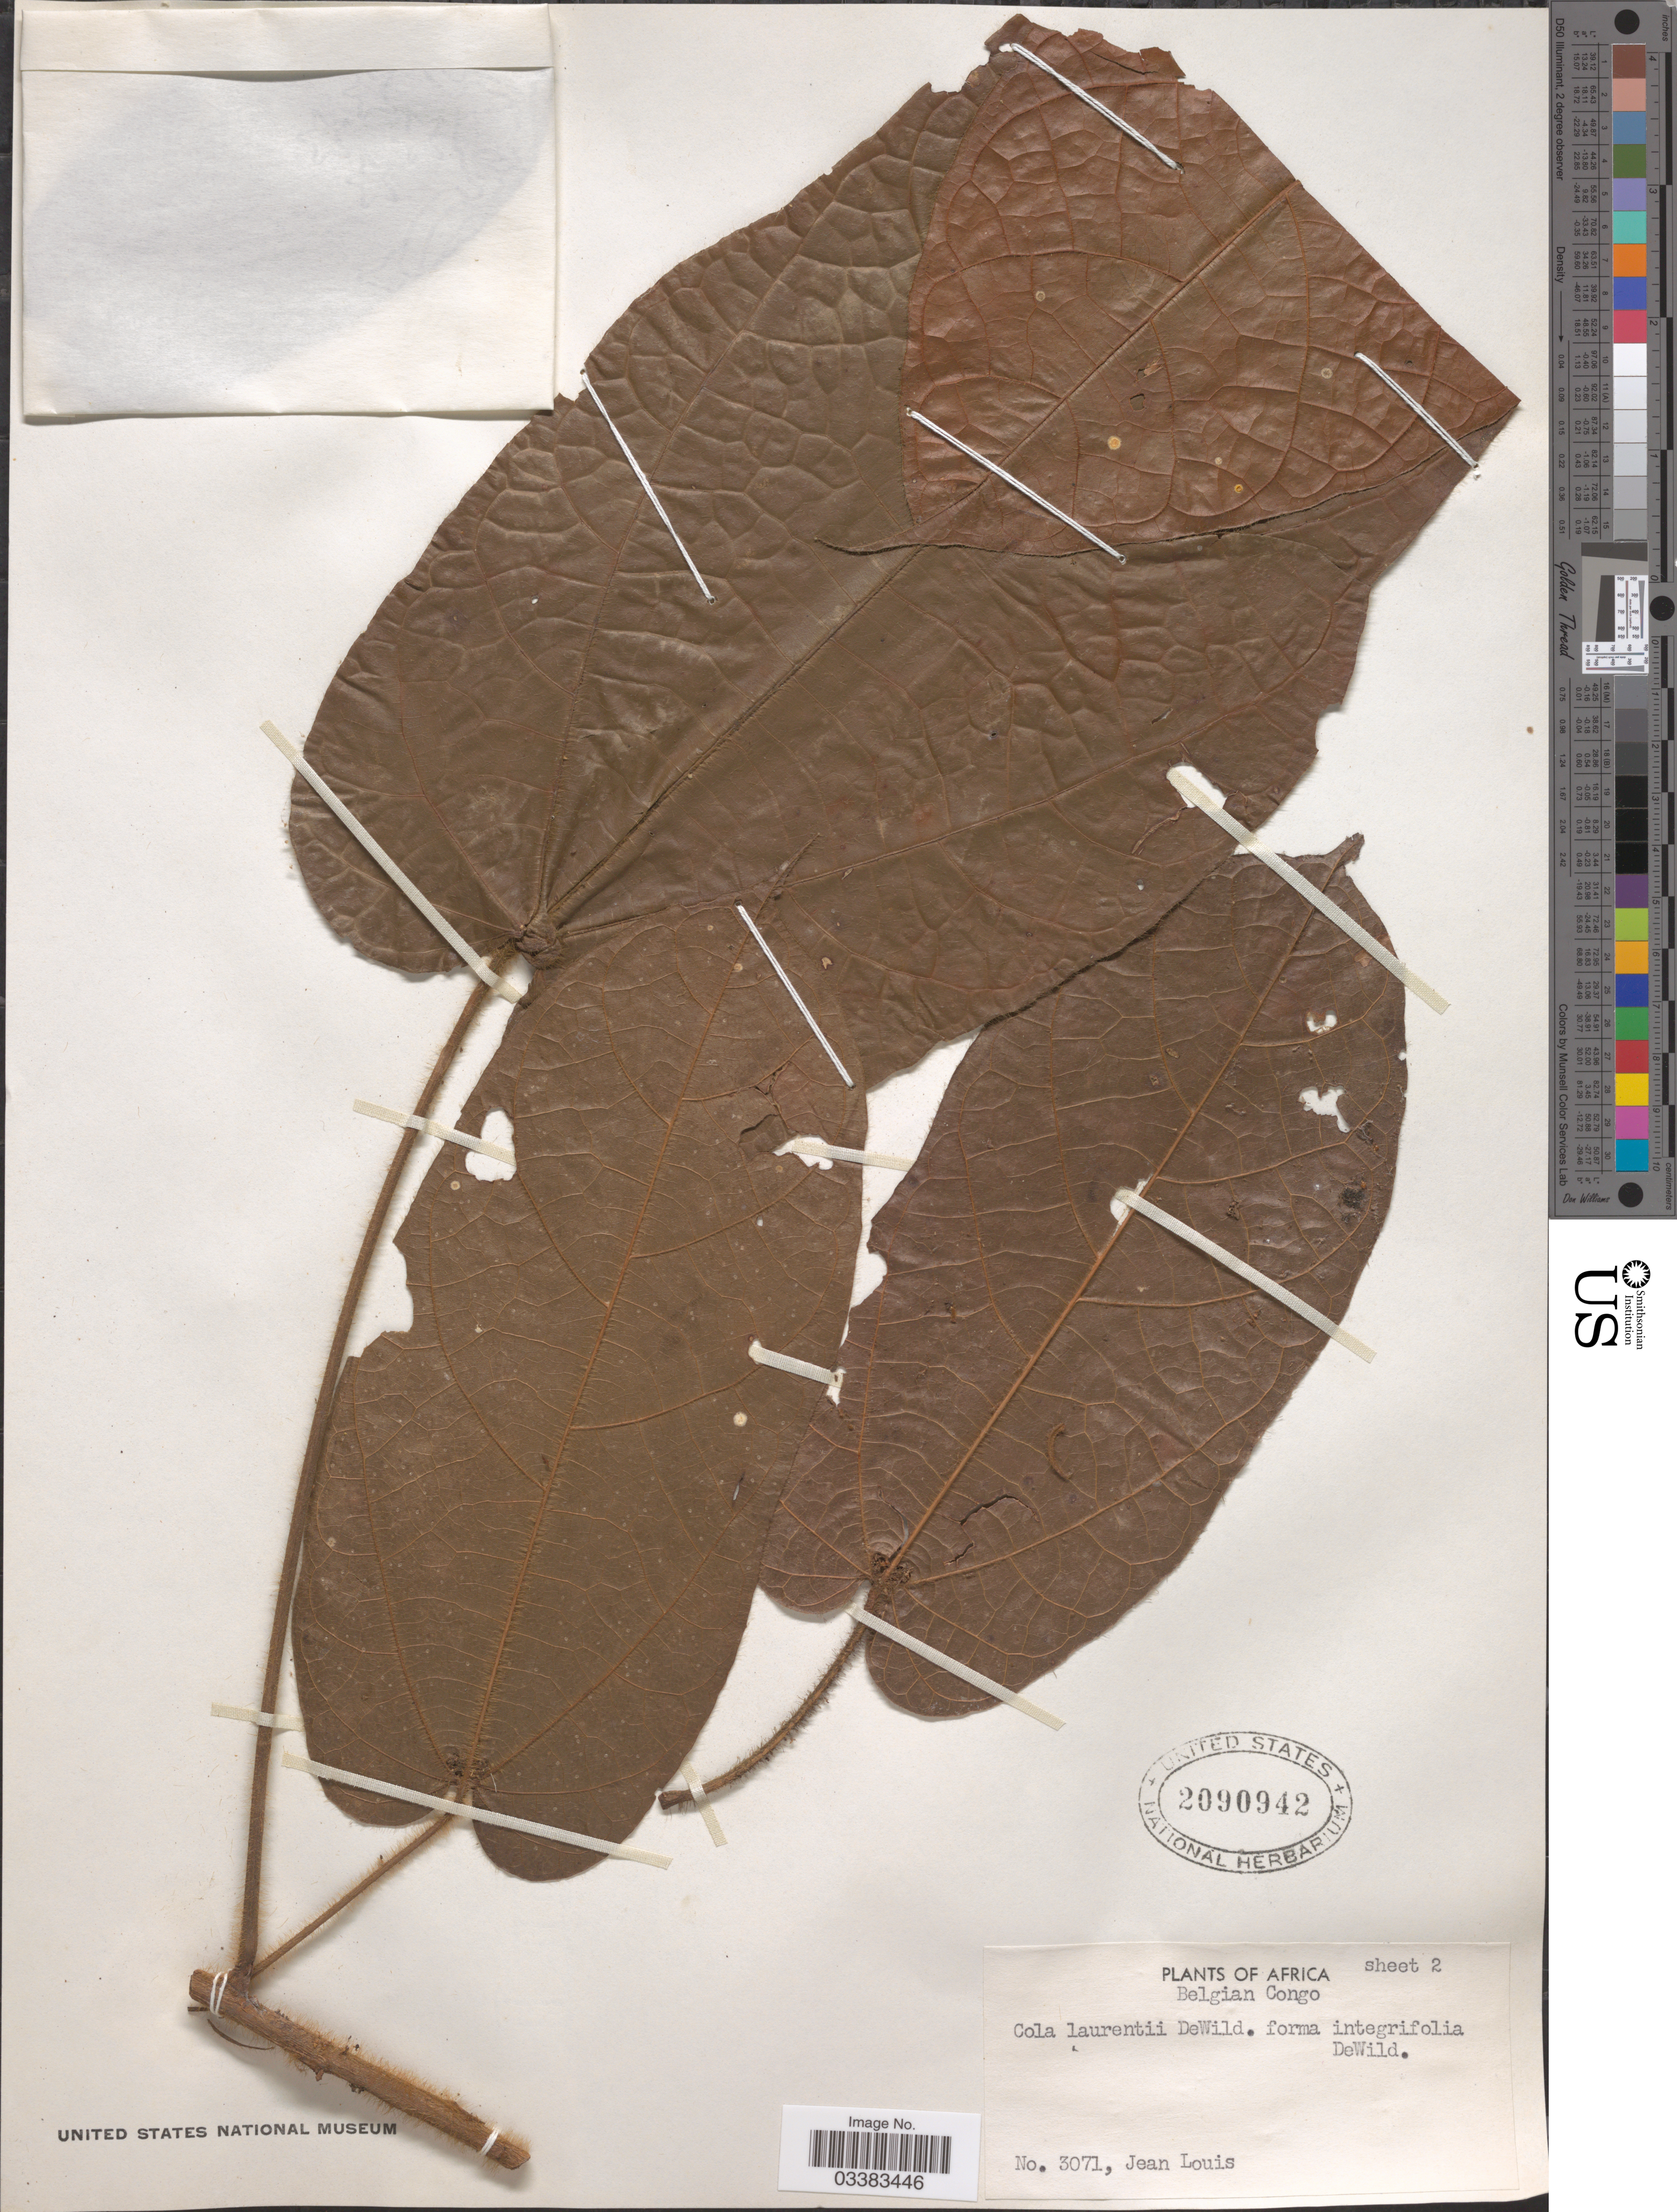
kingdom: Plantae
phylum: Tracheophyta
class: Magnoliopsida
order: Malvales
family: Malvaceae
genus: Cola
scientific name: Cola laurentii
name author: De Wild.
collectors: J. Louis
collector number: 3071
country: Congo, Democratic Republic of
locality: Belgian Congo.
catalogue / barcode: US 2090942